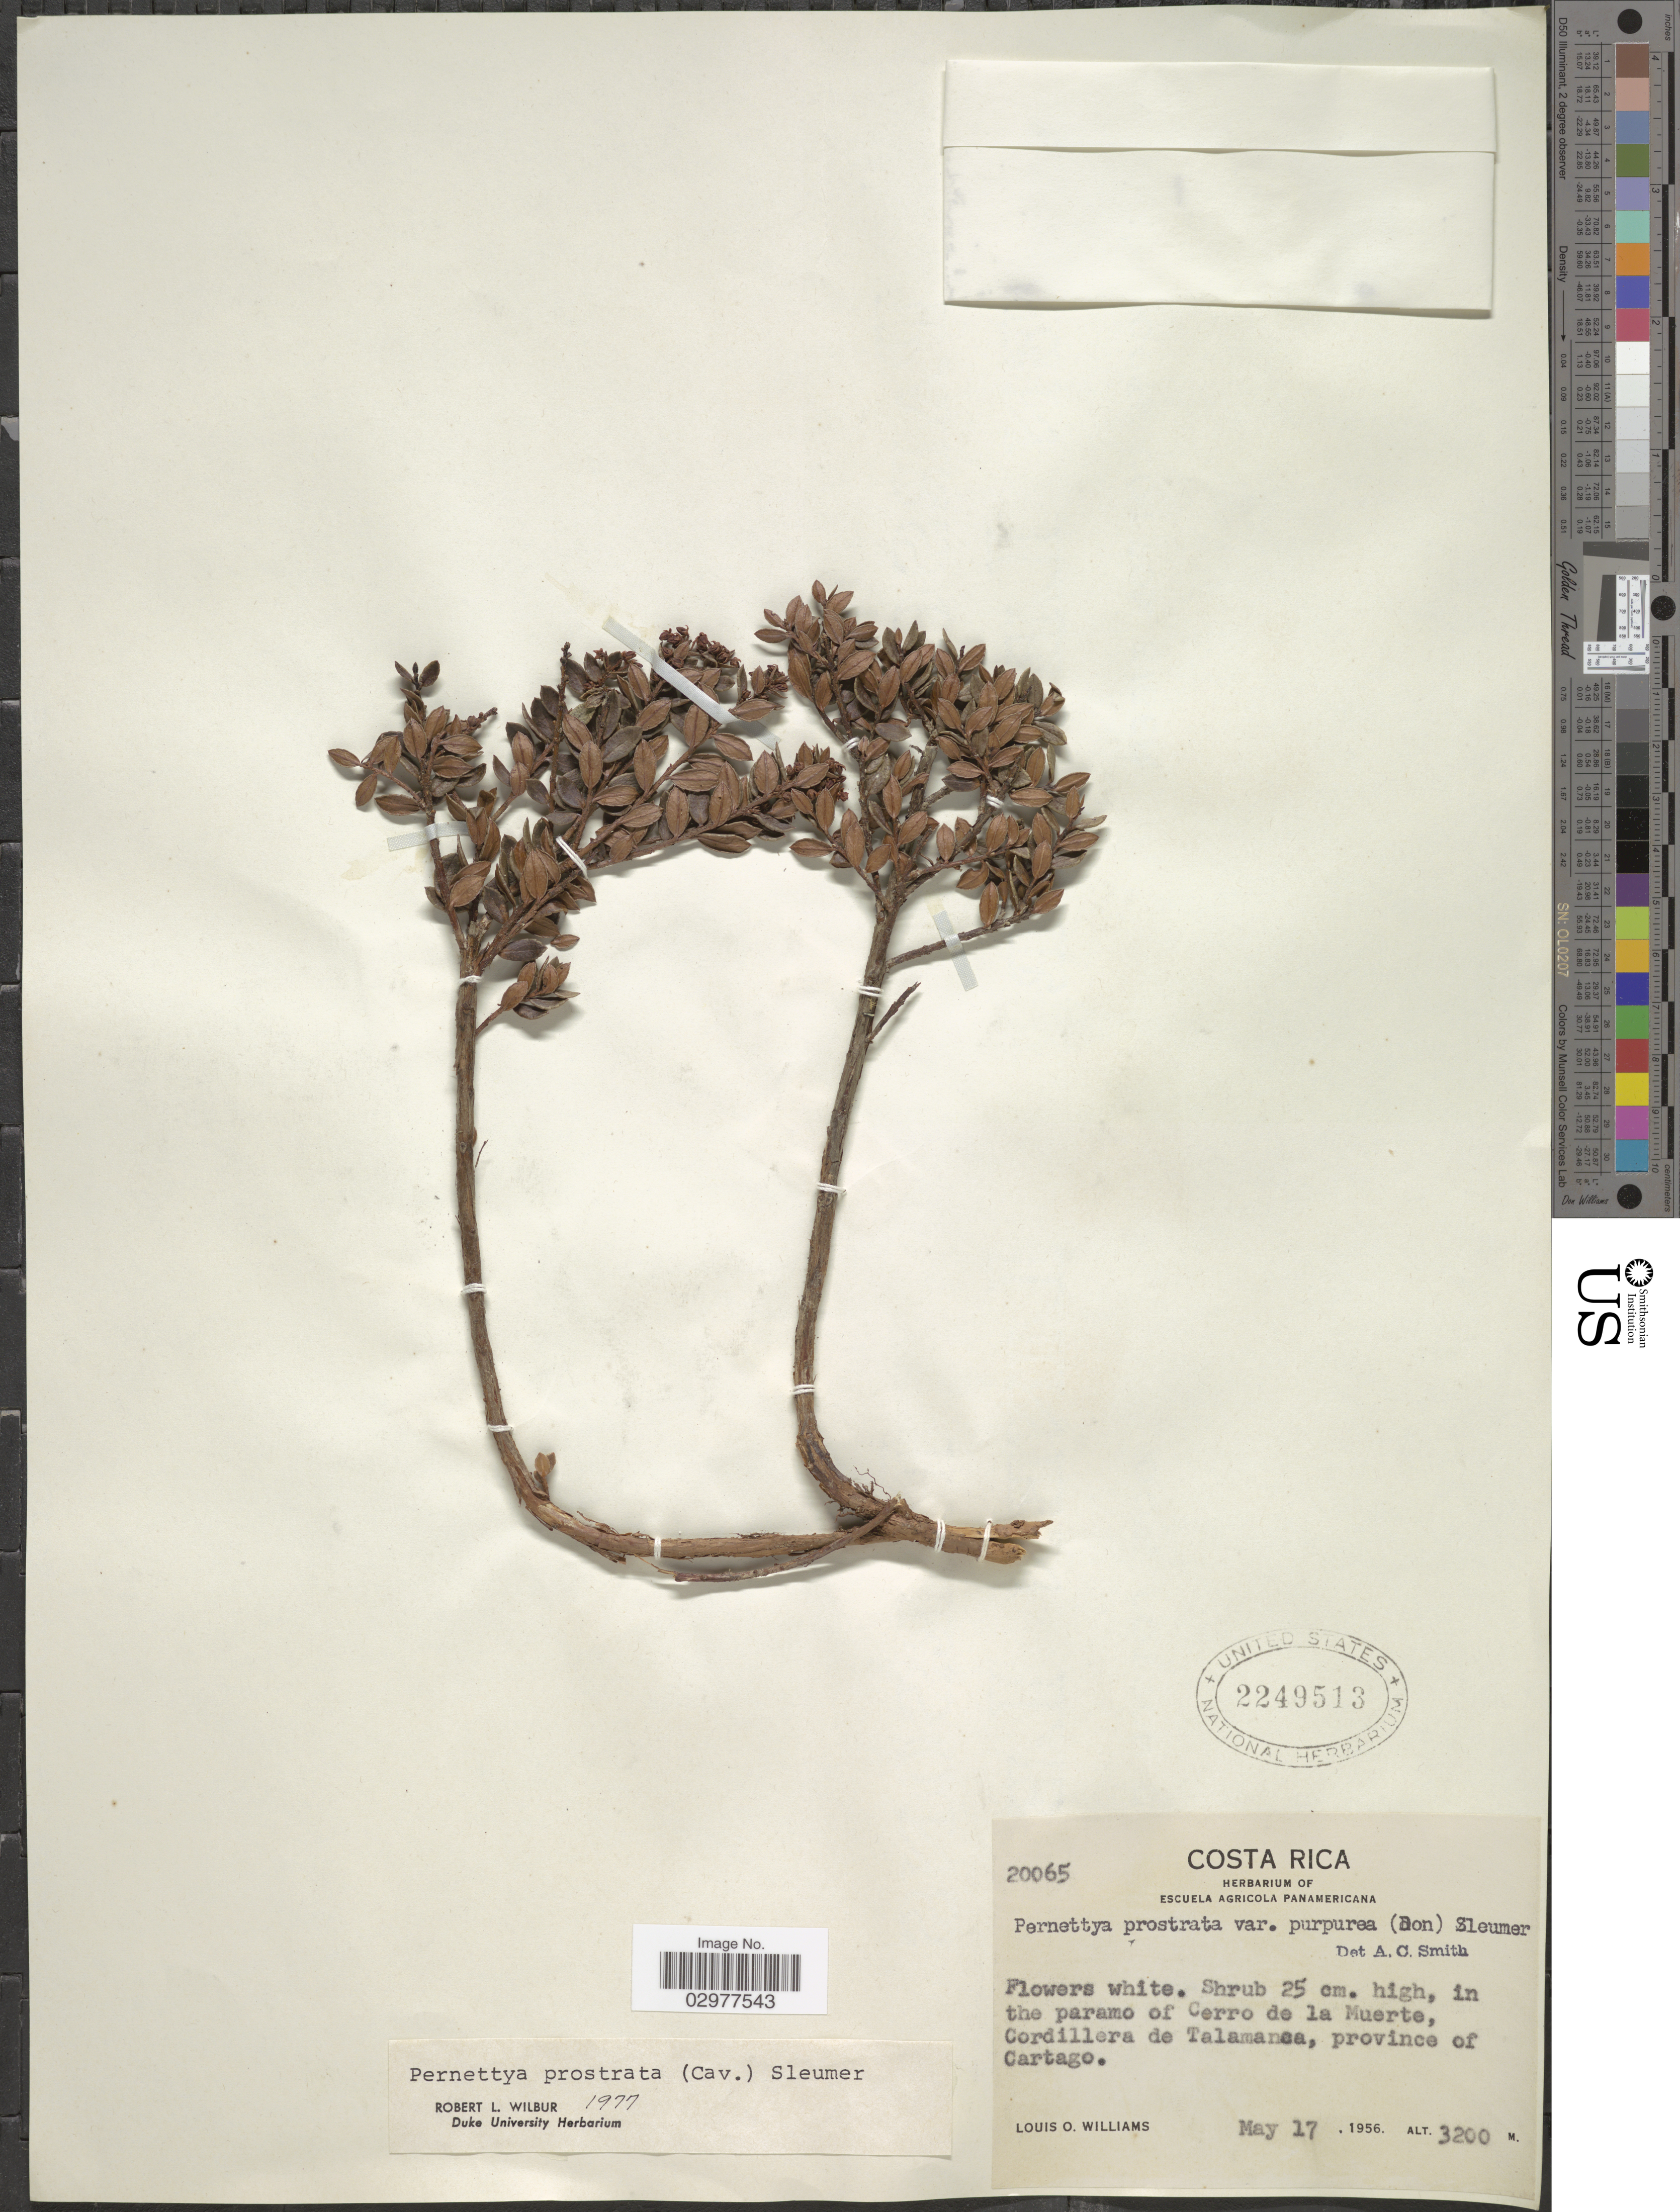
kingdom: Plantae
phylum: Tracheophyta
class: Magnoliopsida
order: Ericales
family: Ericaceae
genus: Pernettya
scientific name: Pernettya prostrata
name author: (Cav.) DC.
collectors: L. O. Williams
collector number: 20065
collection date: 1956-05-17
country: Costa Rica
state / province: Cartago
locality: Cerro de la Muerte, Cordillera de Talamanca.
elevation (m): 3200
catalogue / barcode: US 2249513